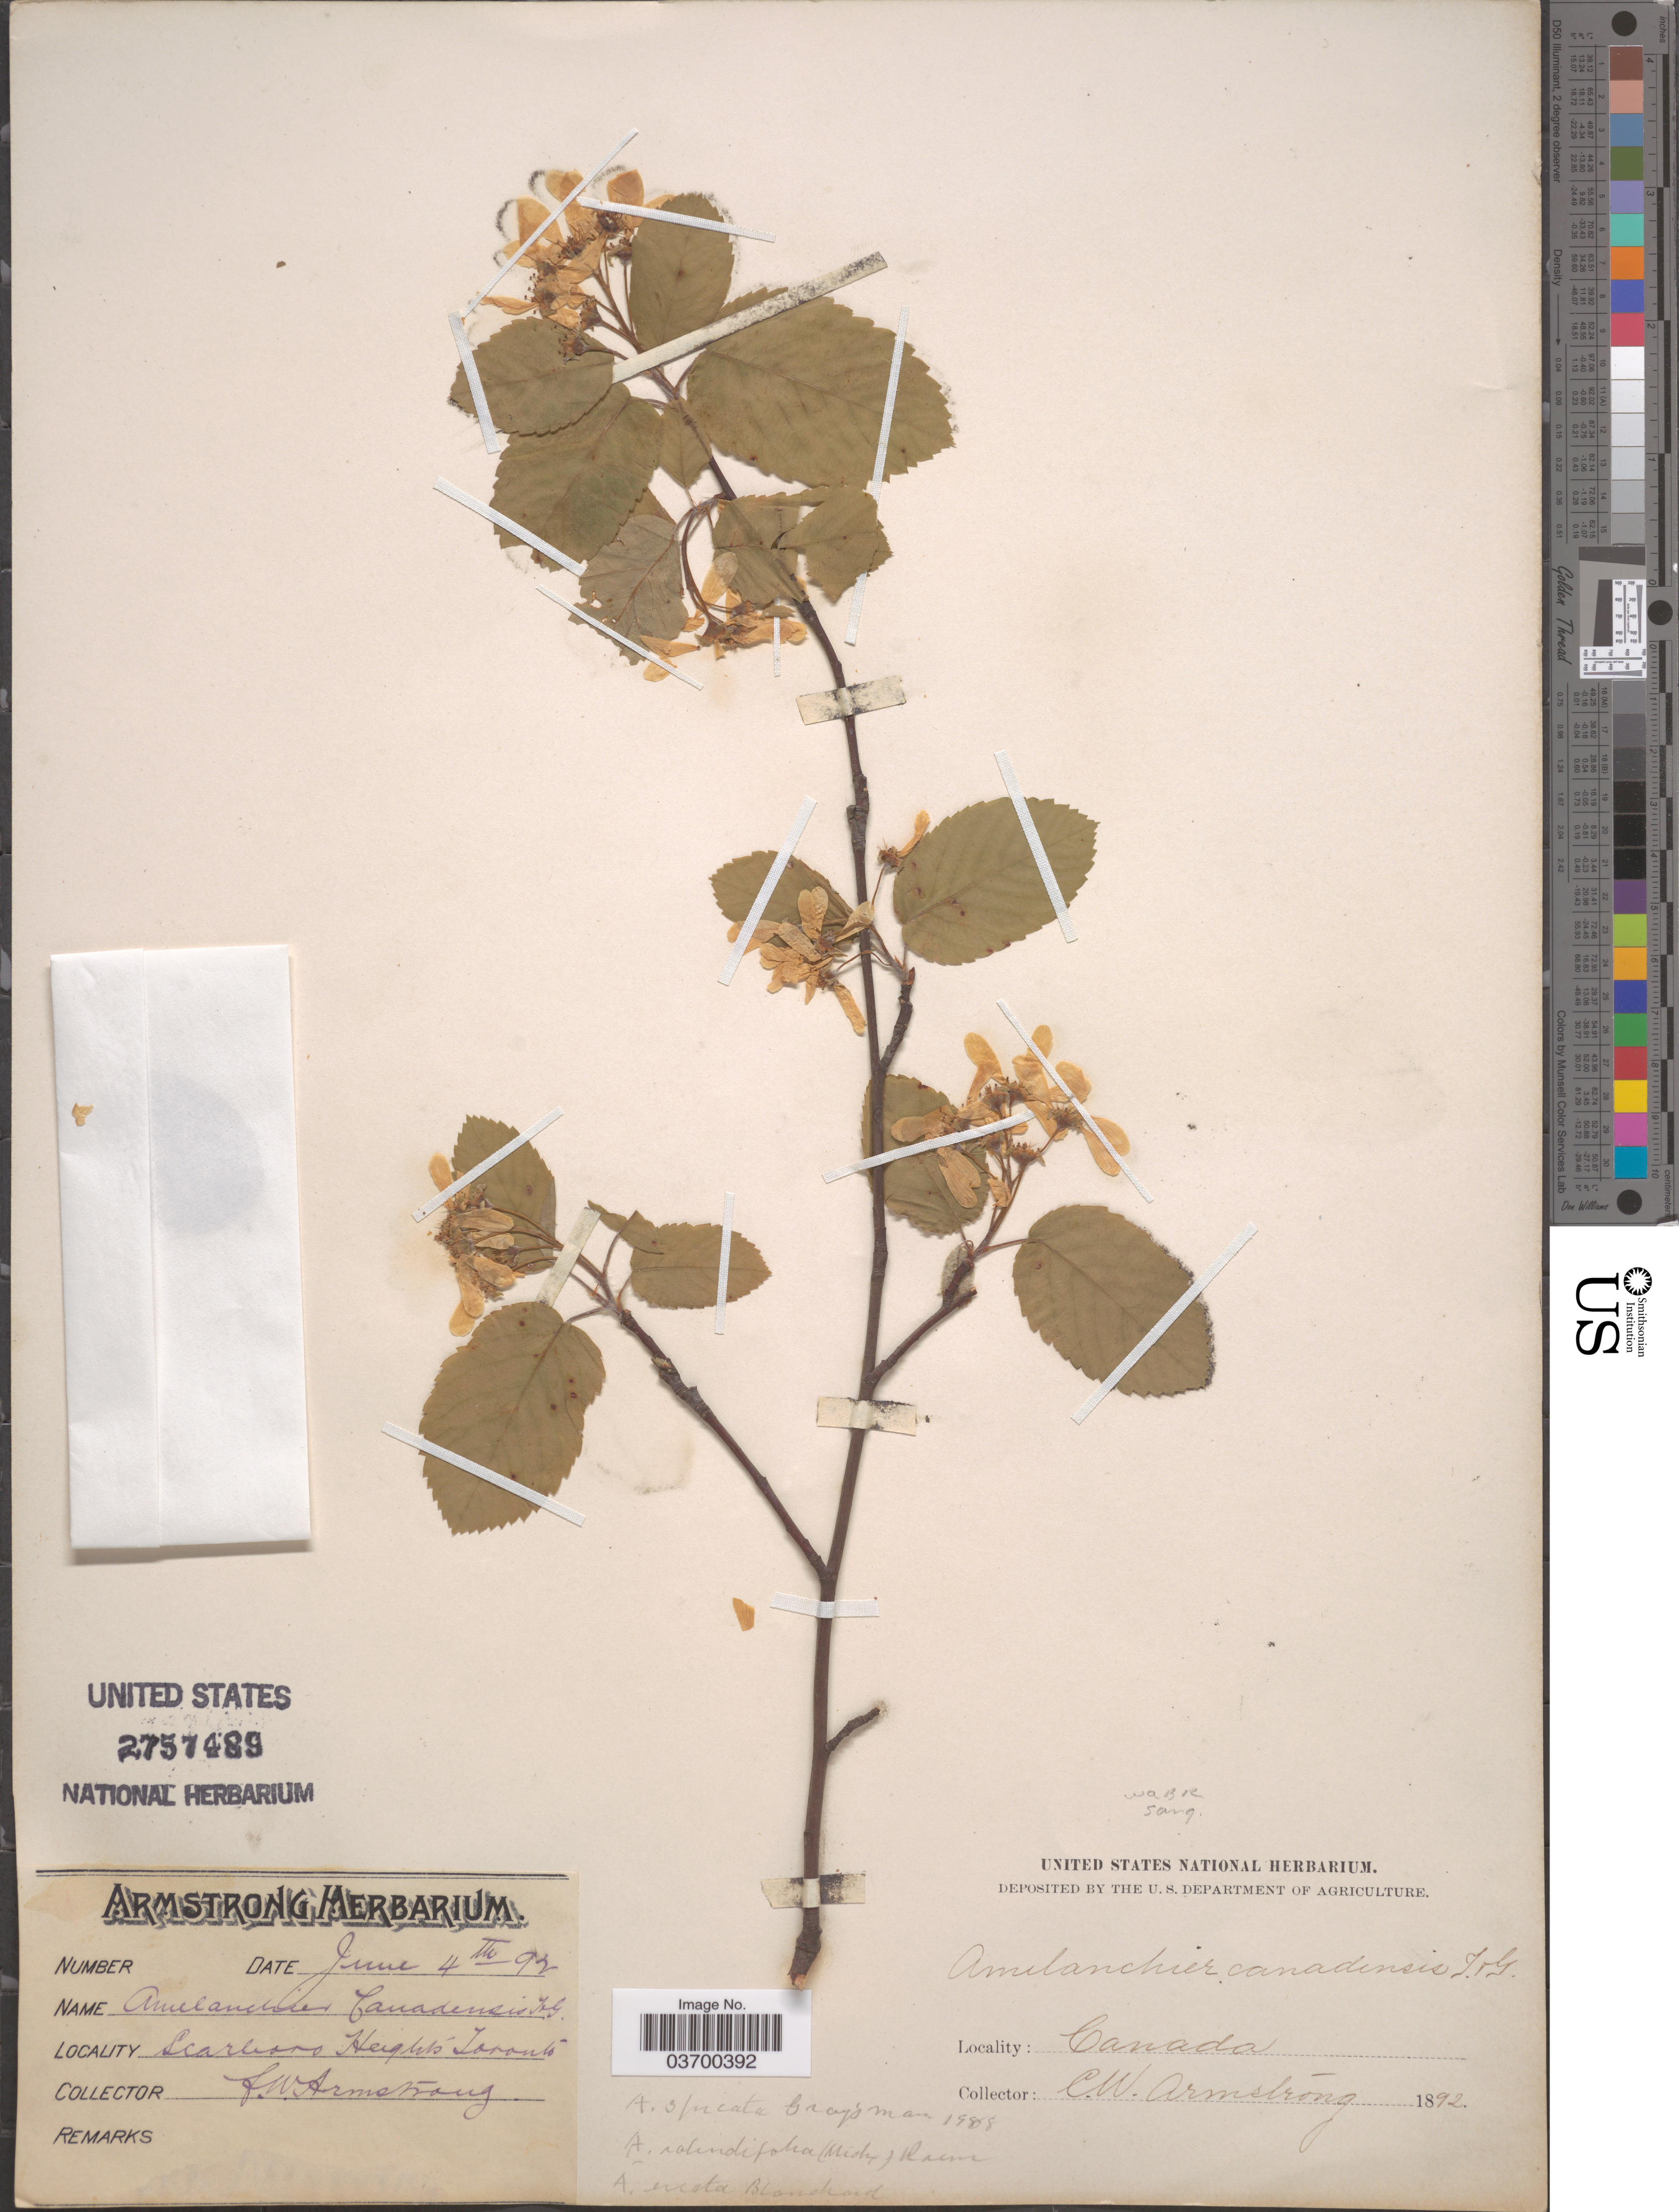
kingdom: Plantae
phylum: Tracheophyta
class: Magnoliopsida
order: Rosales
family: Rosaceae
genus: Amelanchier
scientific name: Amelanchier canadensis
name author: (L.) Medic.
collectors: C. W. Armstrong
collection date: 1892-06-04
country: Canada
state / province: Ontario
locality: Scarbaro Heights Toronto.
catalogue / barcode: US 2757489